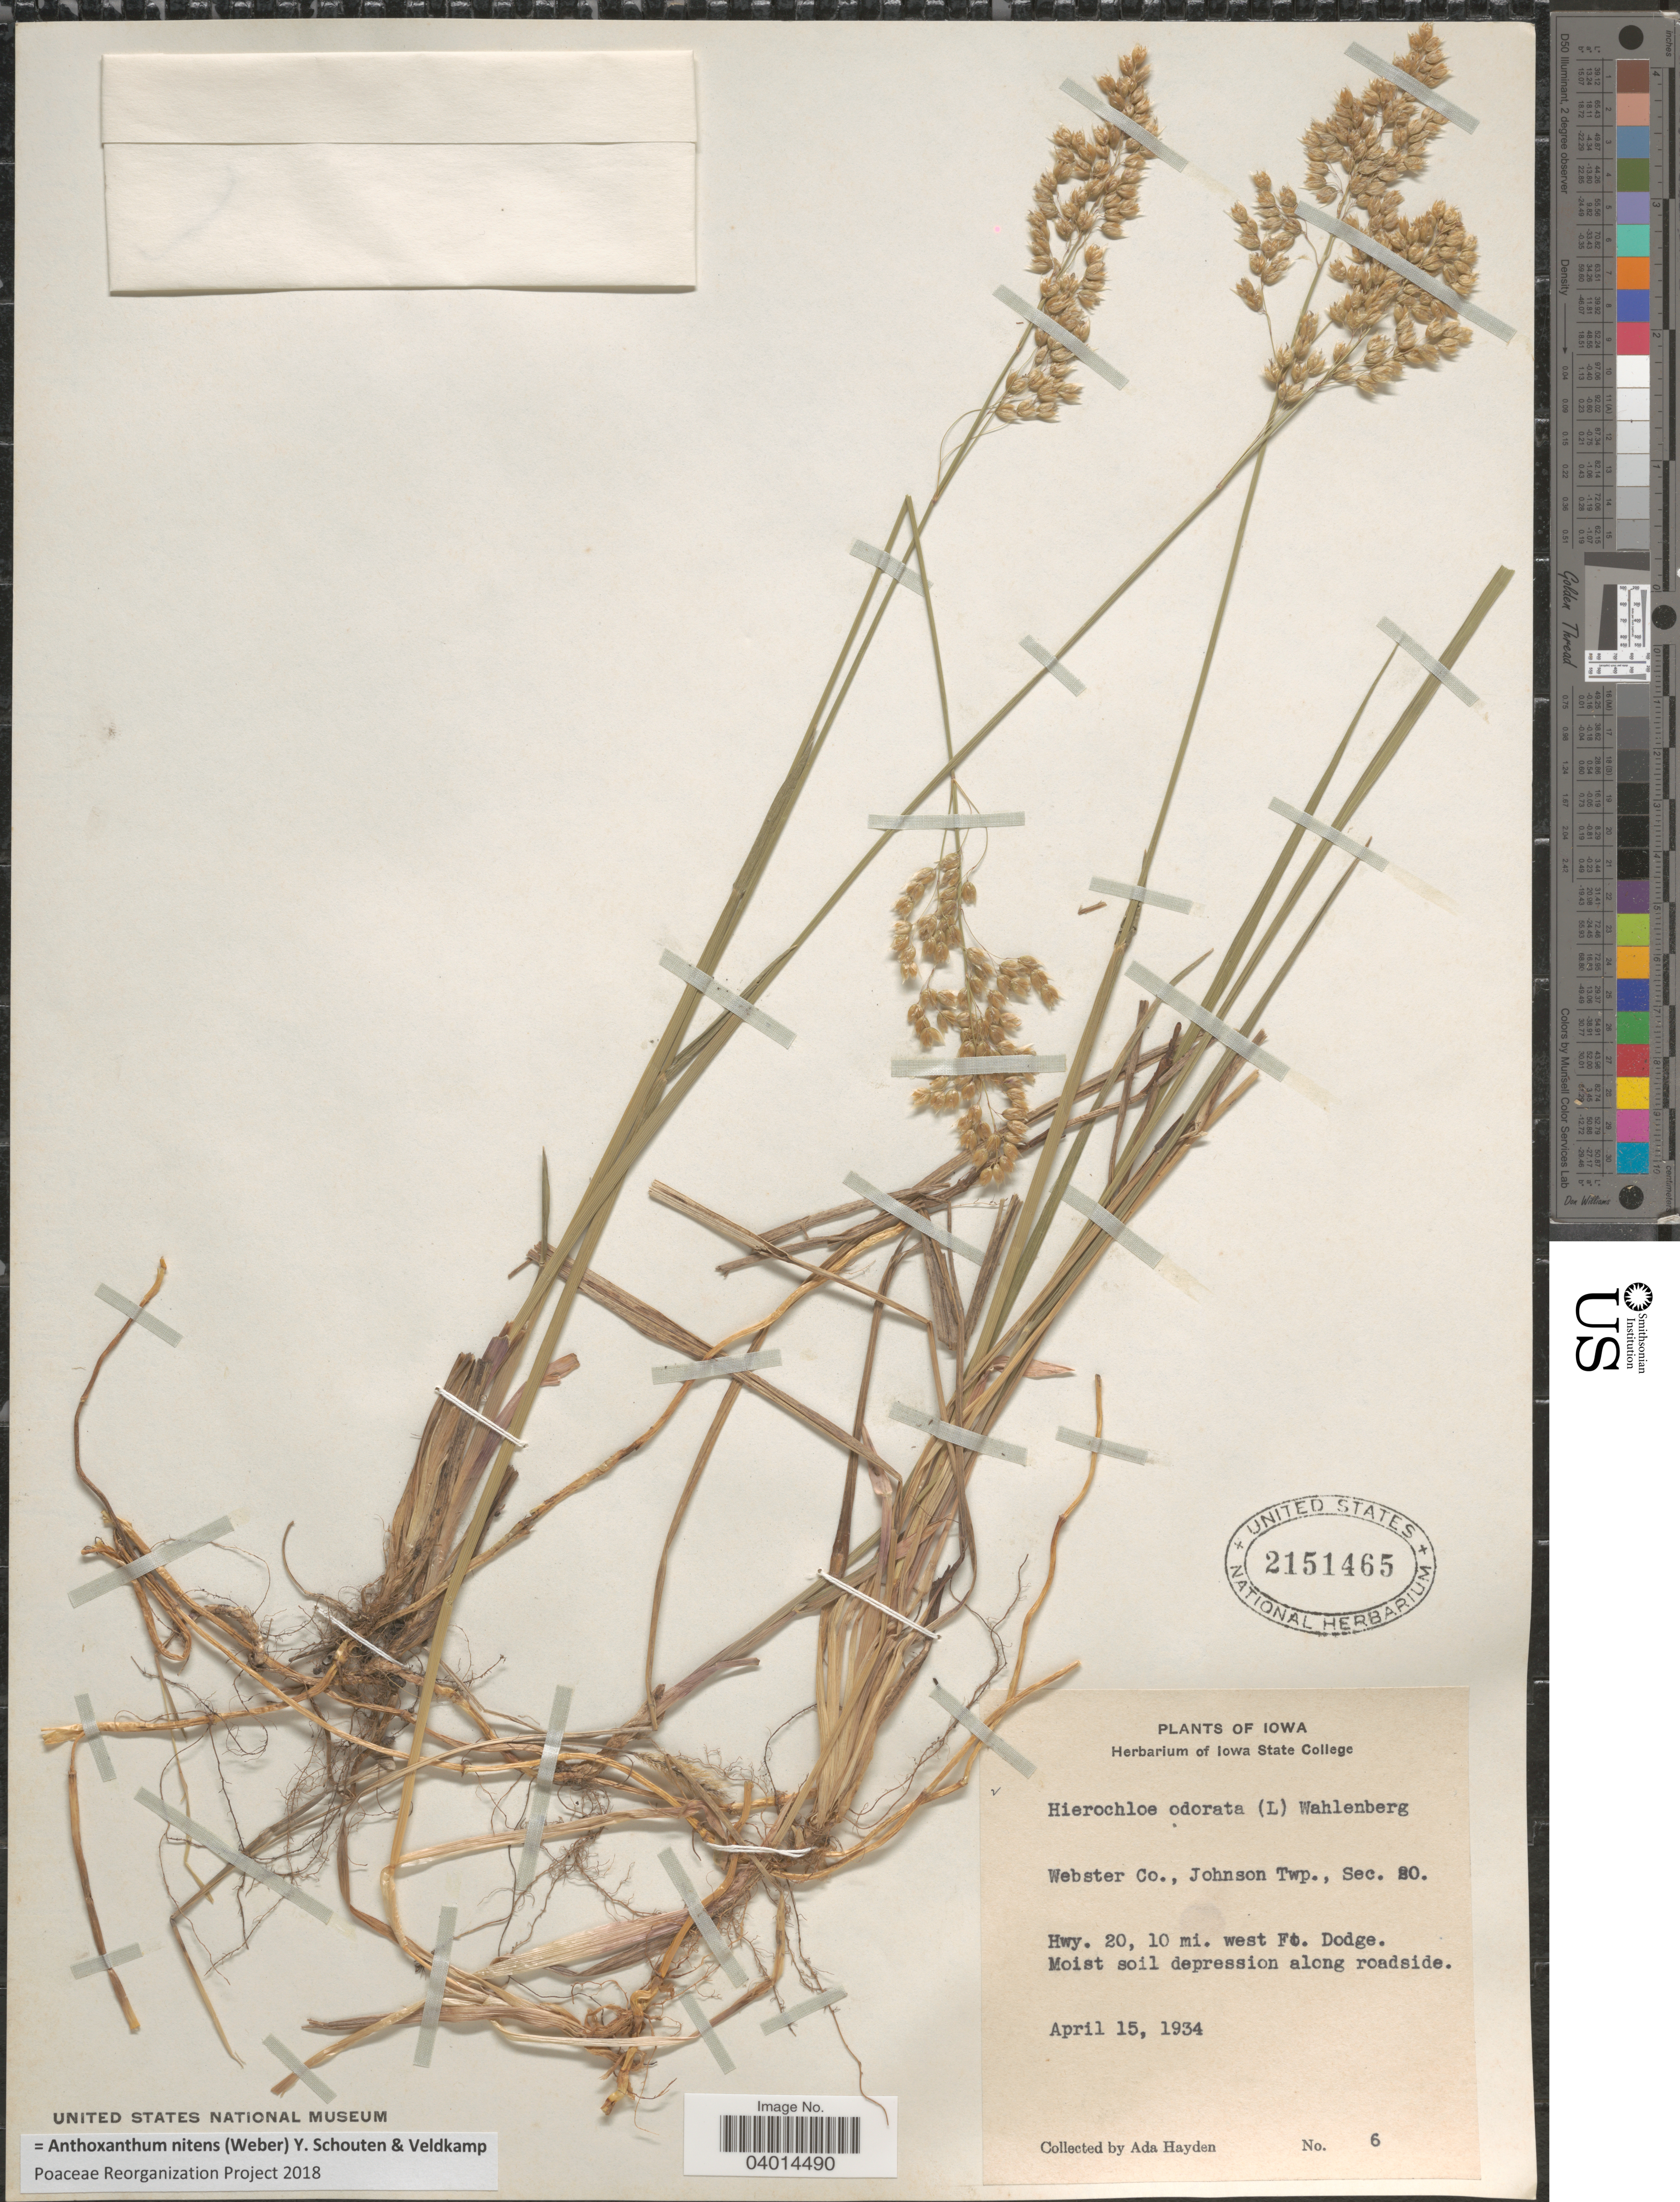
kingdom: Plantae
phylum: Tracheophyta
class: Liliopsida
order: Poales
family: Poaceae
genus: Anthoxanthum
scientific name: Anthoxanthum nitens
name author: (G.H. Weber) R.T.A. Schouten & Veldkamp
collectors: Ada Hayden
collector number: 6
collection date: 1934-04-15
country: United States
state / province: Iowa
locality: Webster Co., Johnson Twp., Sec. 20. Hwy. 20, 10 mi. west Ft. Dodge.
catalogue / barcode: US 2151465